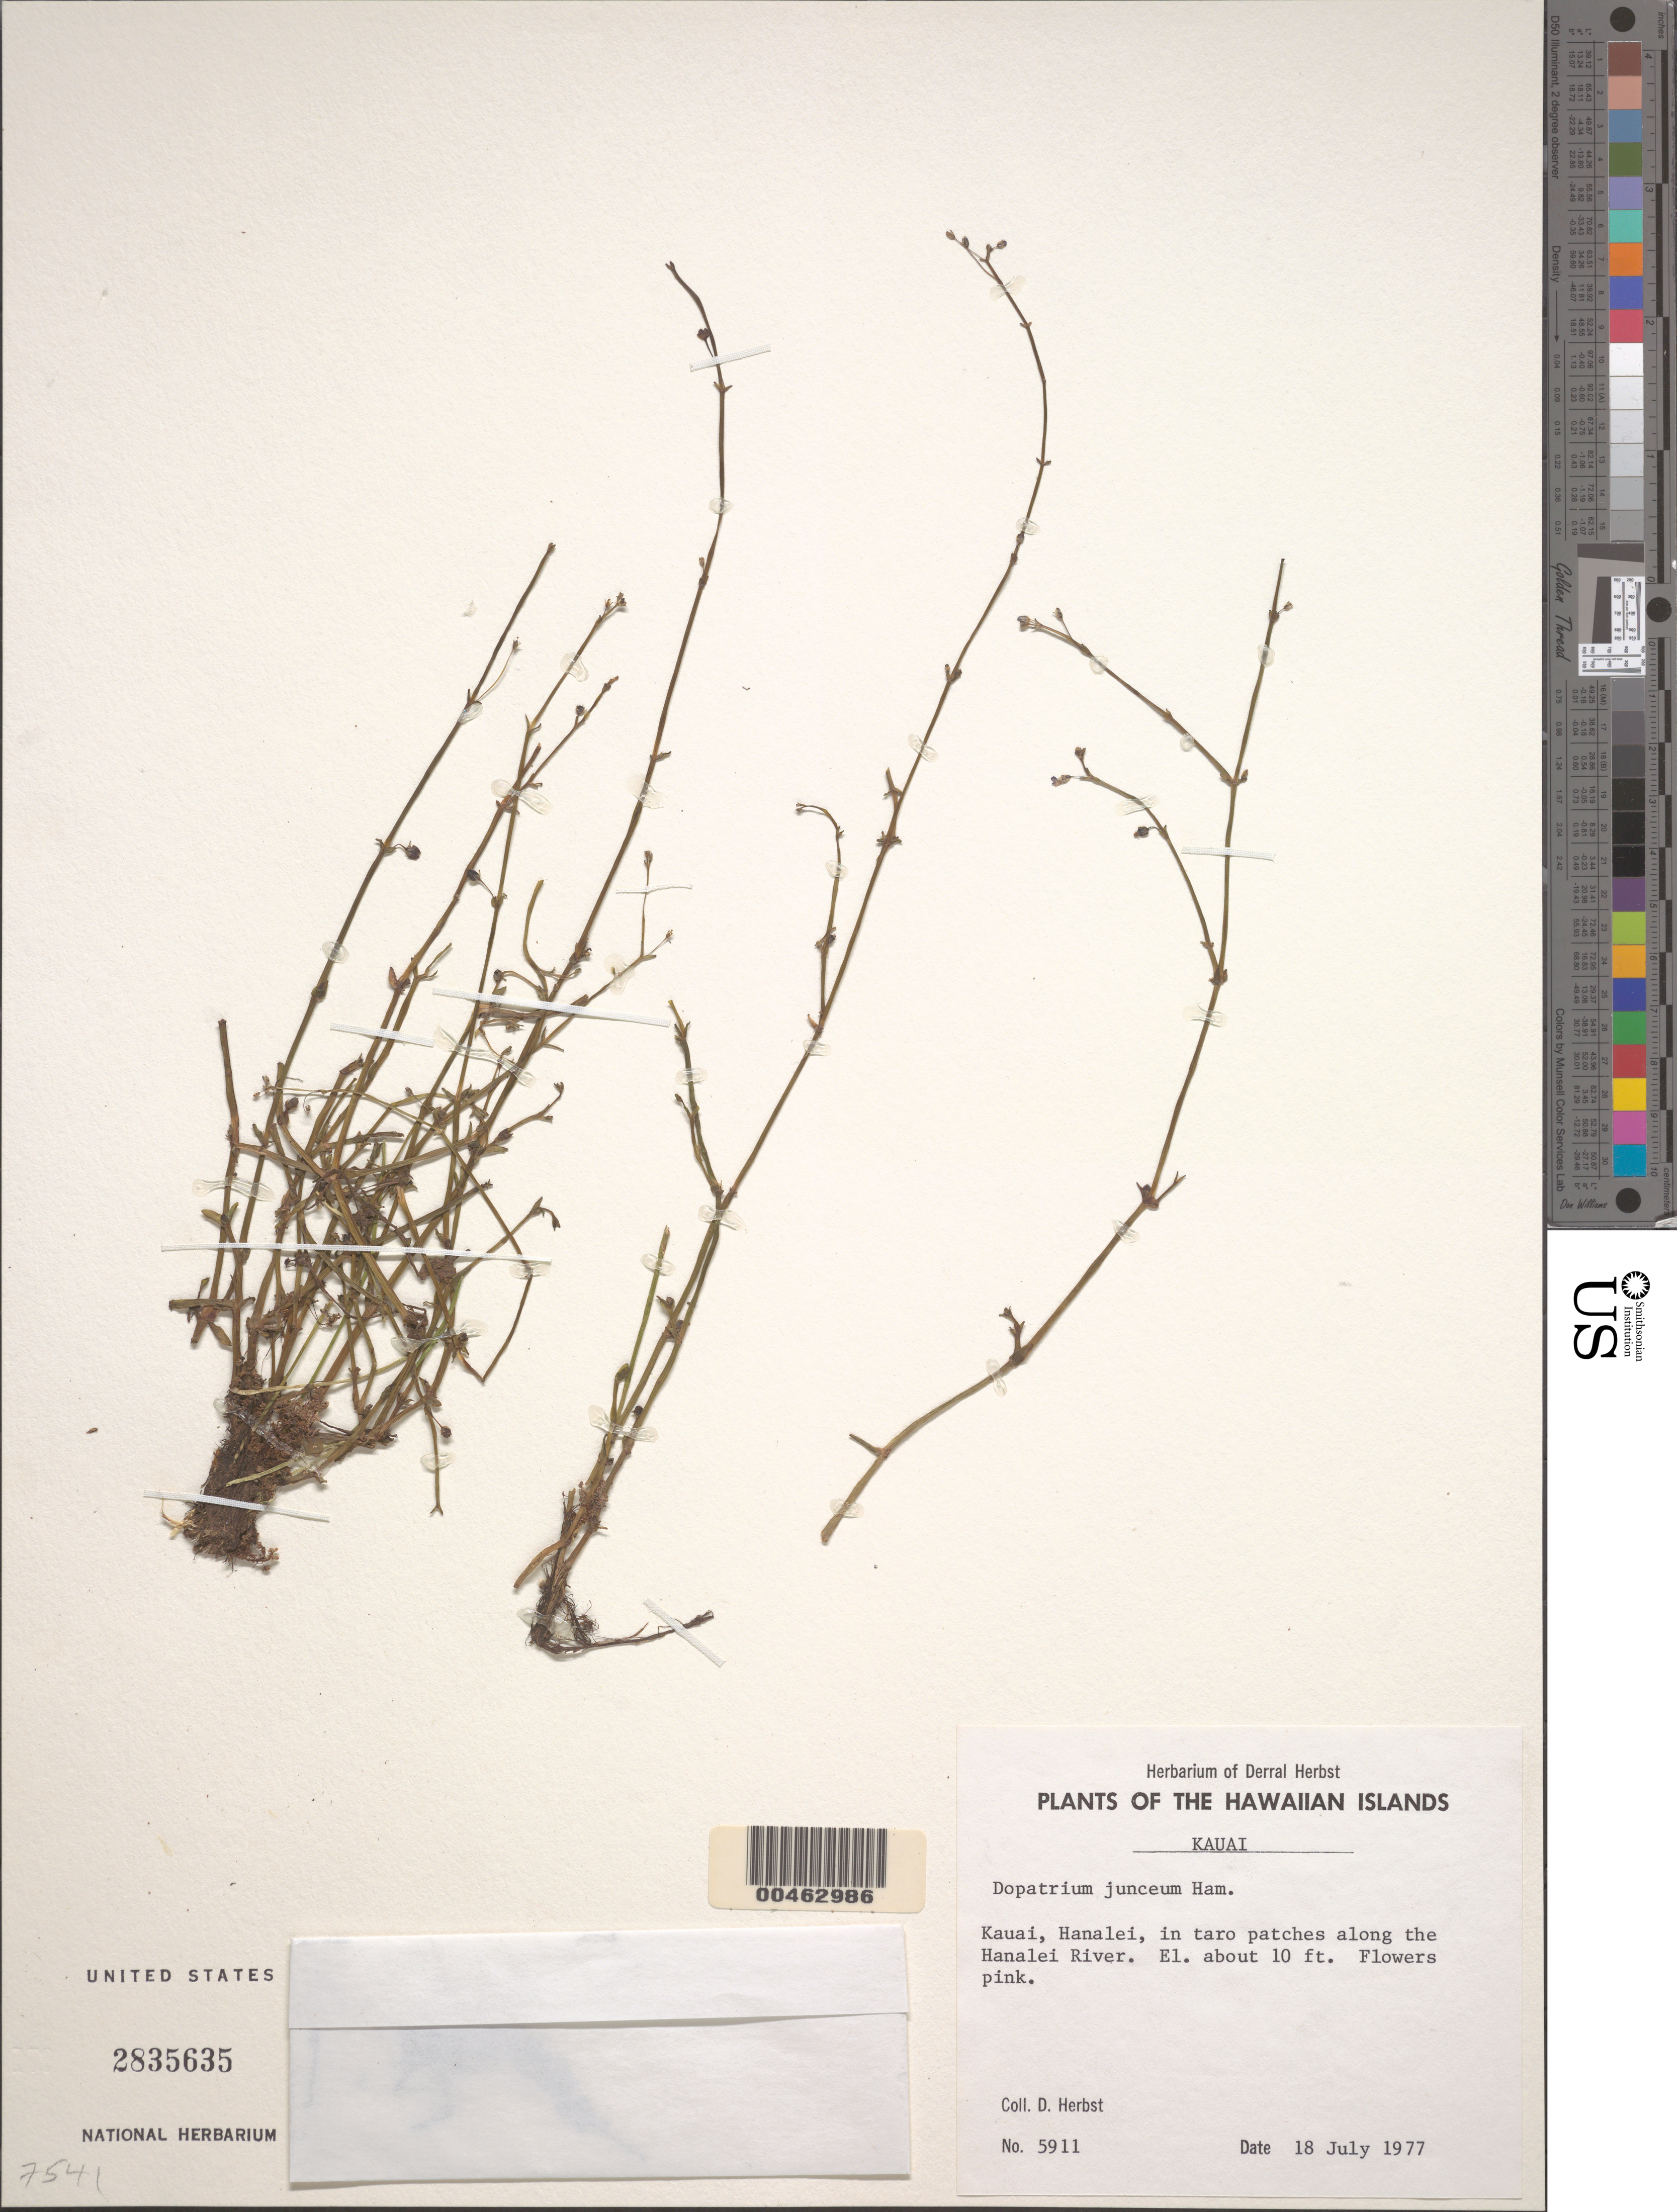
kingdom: Plantae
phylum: Tracheophyta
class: Magnoliopsida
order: Lamiales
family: Plantaginaceae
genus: Dopatrium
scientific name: Dopatrium junceum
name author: (Roxb.) Buch.-Ham. ex Benth.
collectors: D. R. Herbst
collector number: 5911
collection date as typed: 18 Jul 1977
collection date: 1977-07-18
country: United States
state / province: Hawaii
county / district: Kauai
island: Kaua'i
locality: Hanalei, along the Hanalei River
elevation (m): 3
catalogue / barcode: US 2835635